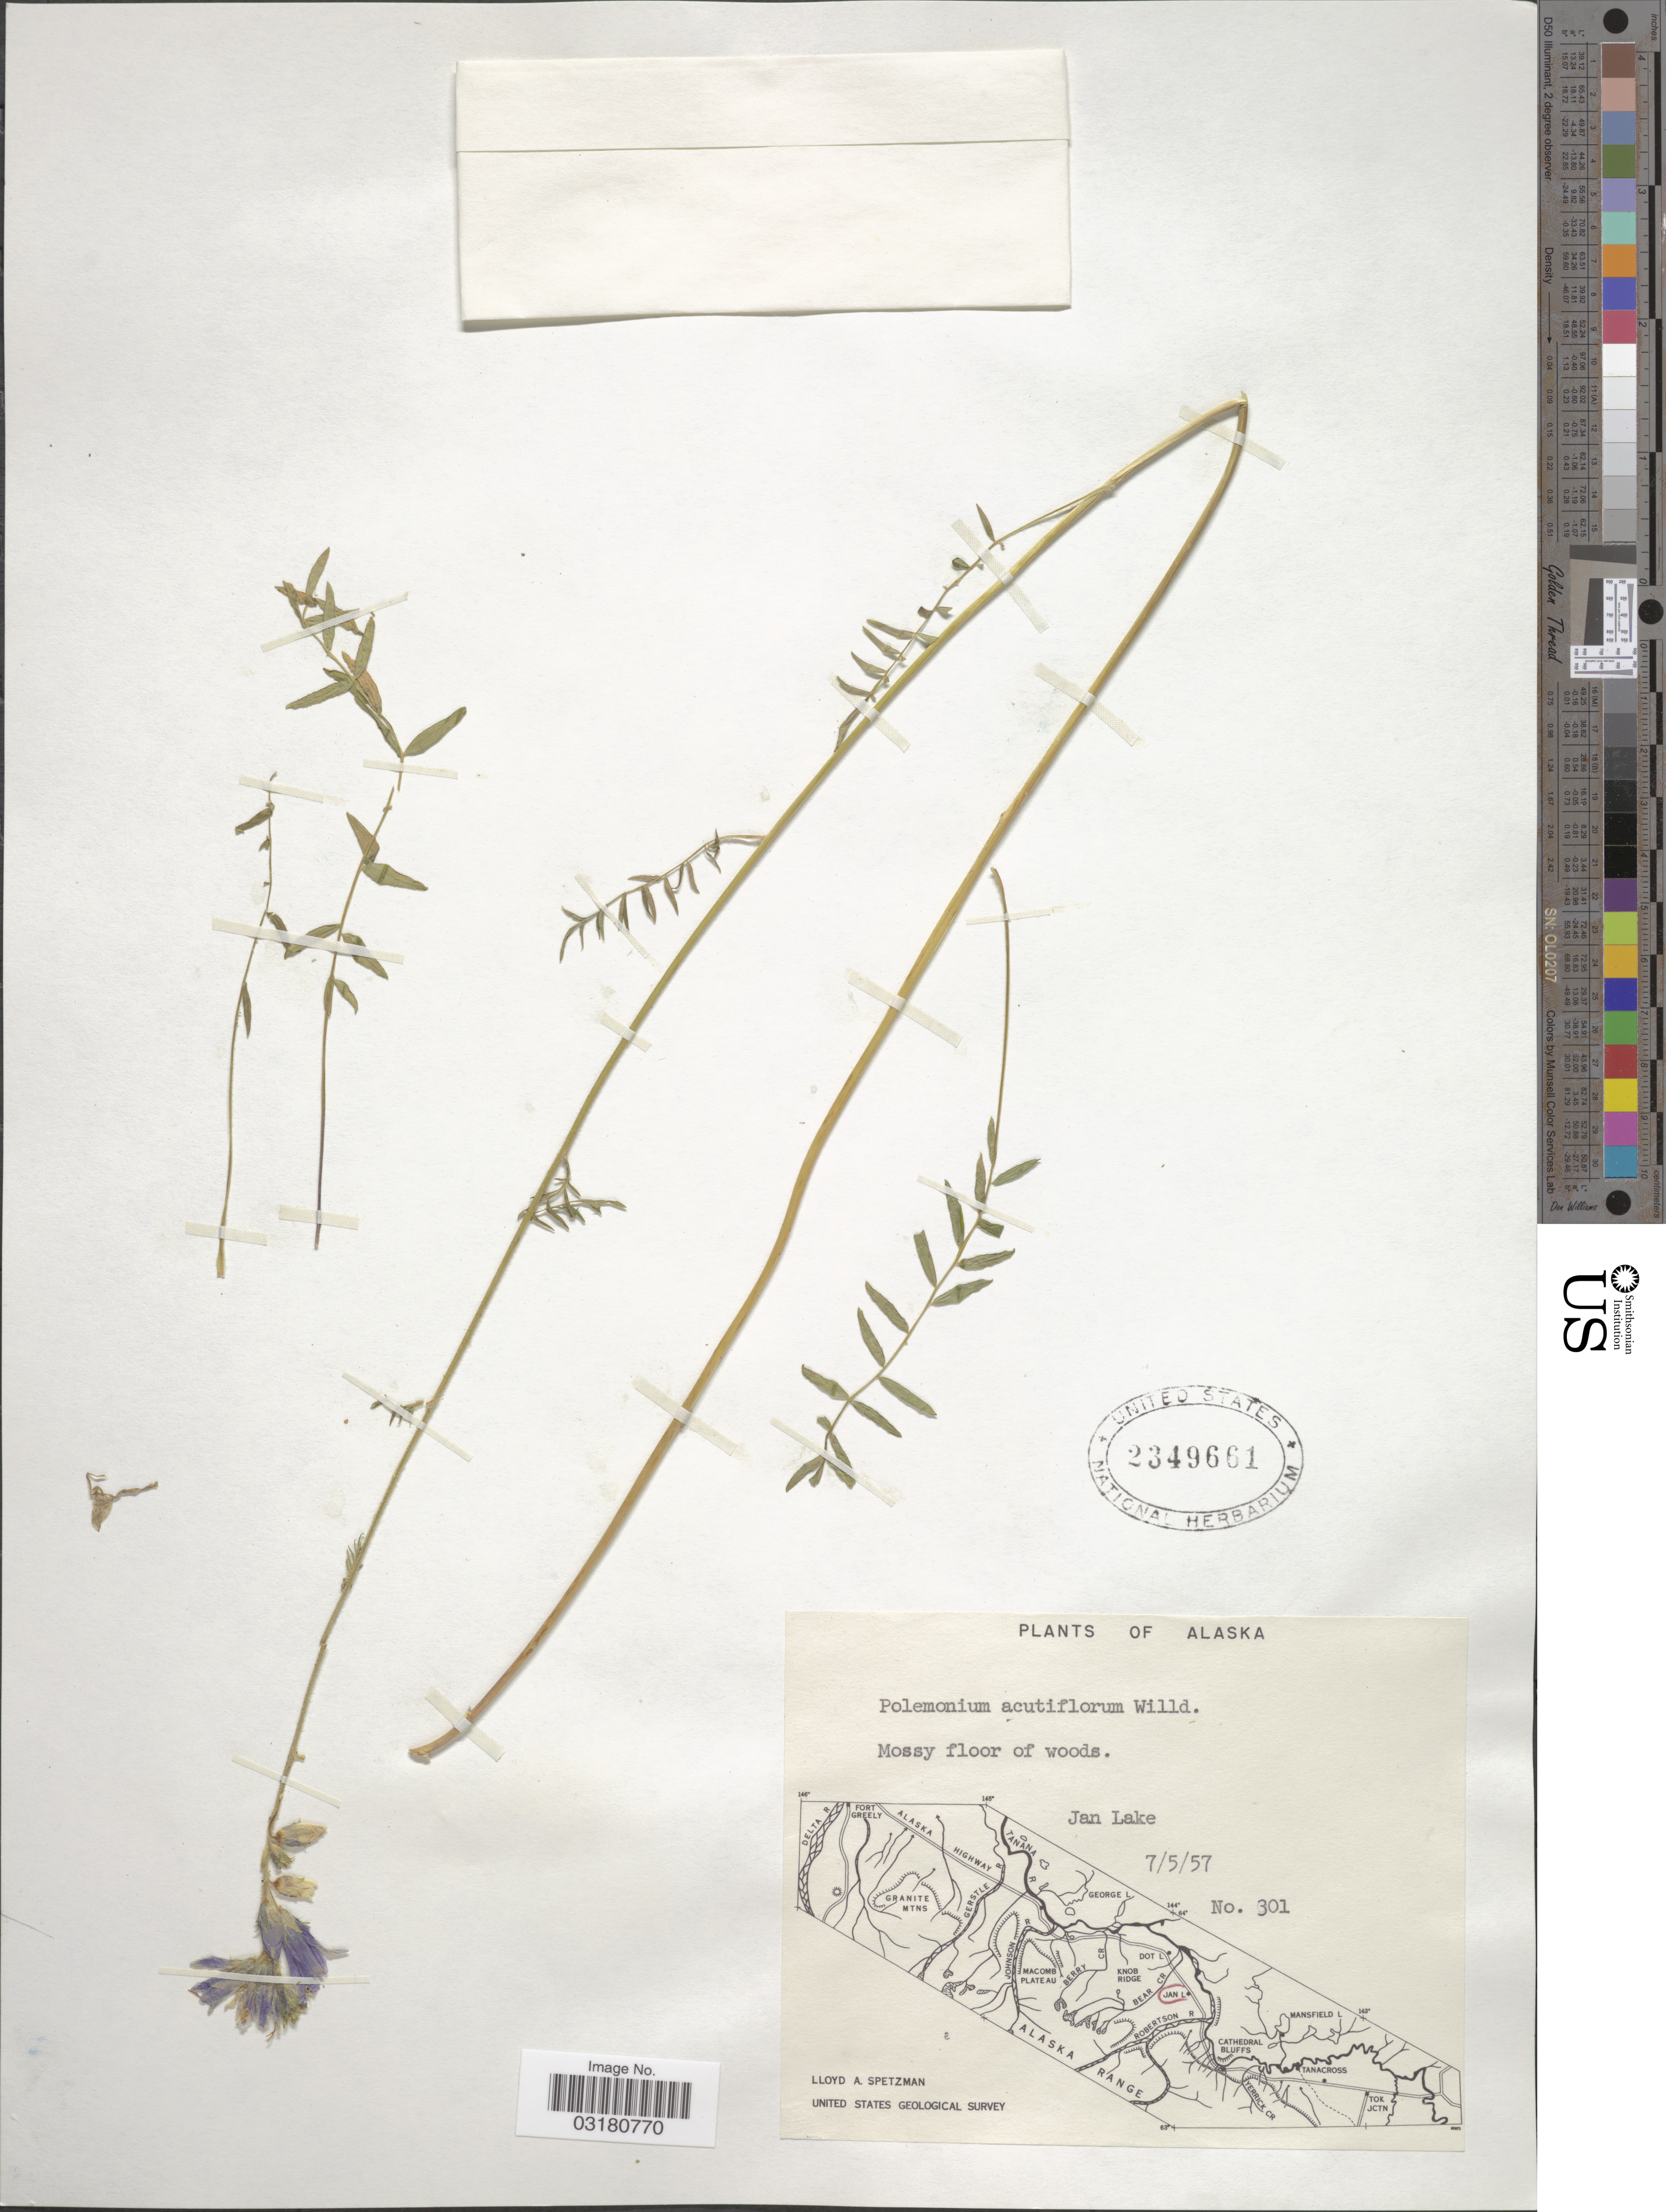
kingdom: Plantae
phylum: Tracheophyta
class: Magnoliopsida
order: Ericales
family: Polemoniaceae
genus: Polemonium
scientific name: Polemonium acutiflorum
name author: Willd. ex Roem. & Schult.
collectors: L. Spetzman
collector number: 301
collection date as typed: Transcribed d/m/y: 5/7/57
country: United States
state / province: Alaska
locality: Jan Lake.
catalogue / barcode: US 2349661